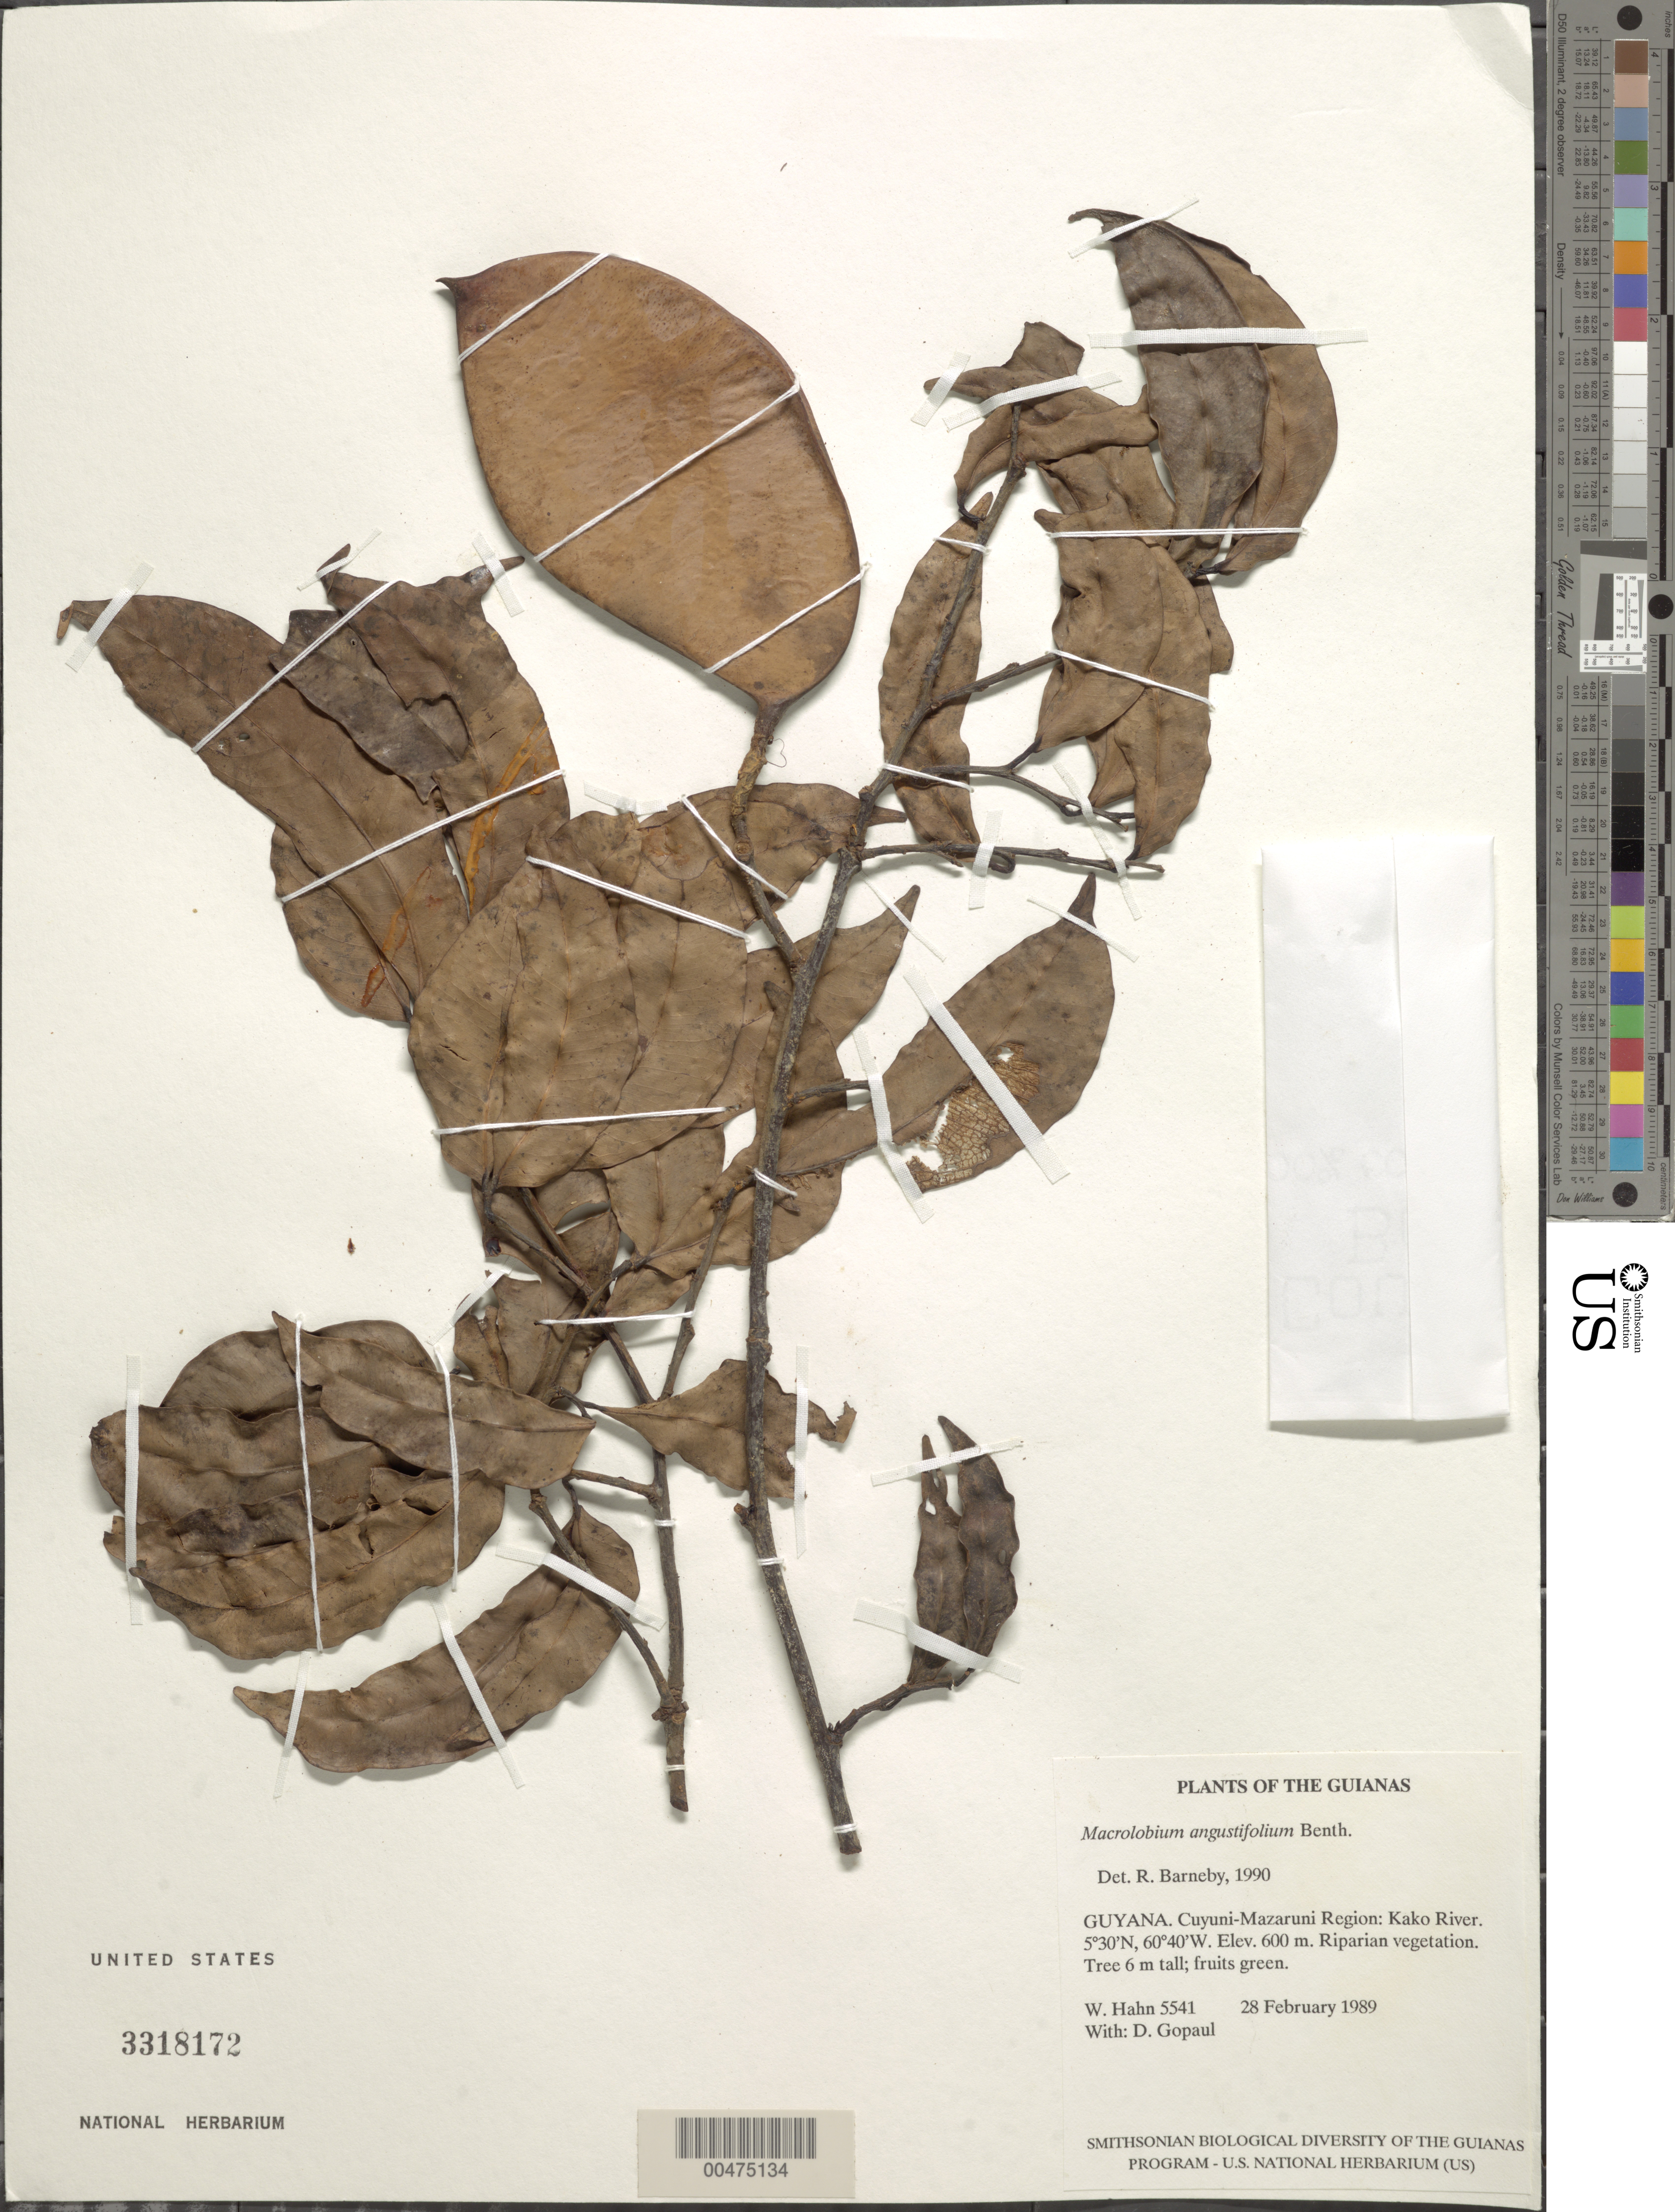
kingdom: Plantae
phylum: Tracheophyta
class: Magnoliopsida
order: Fabales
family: Fabaceae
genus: Macrolobium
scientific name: Macrolobium angustifolium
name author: (Benth.) R.S. Cowan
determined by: Barneby, Rupert C., (NY)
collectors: W. Hahn & D. Gopaul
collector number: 5541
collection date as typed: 28 February 1989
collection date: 1989-02-28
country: Guyana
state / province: Cuyuni-Mazaruni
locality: Kako River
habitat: Riparian vegetation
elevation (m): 600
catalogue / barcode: US 3318172